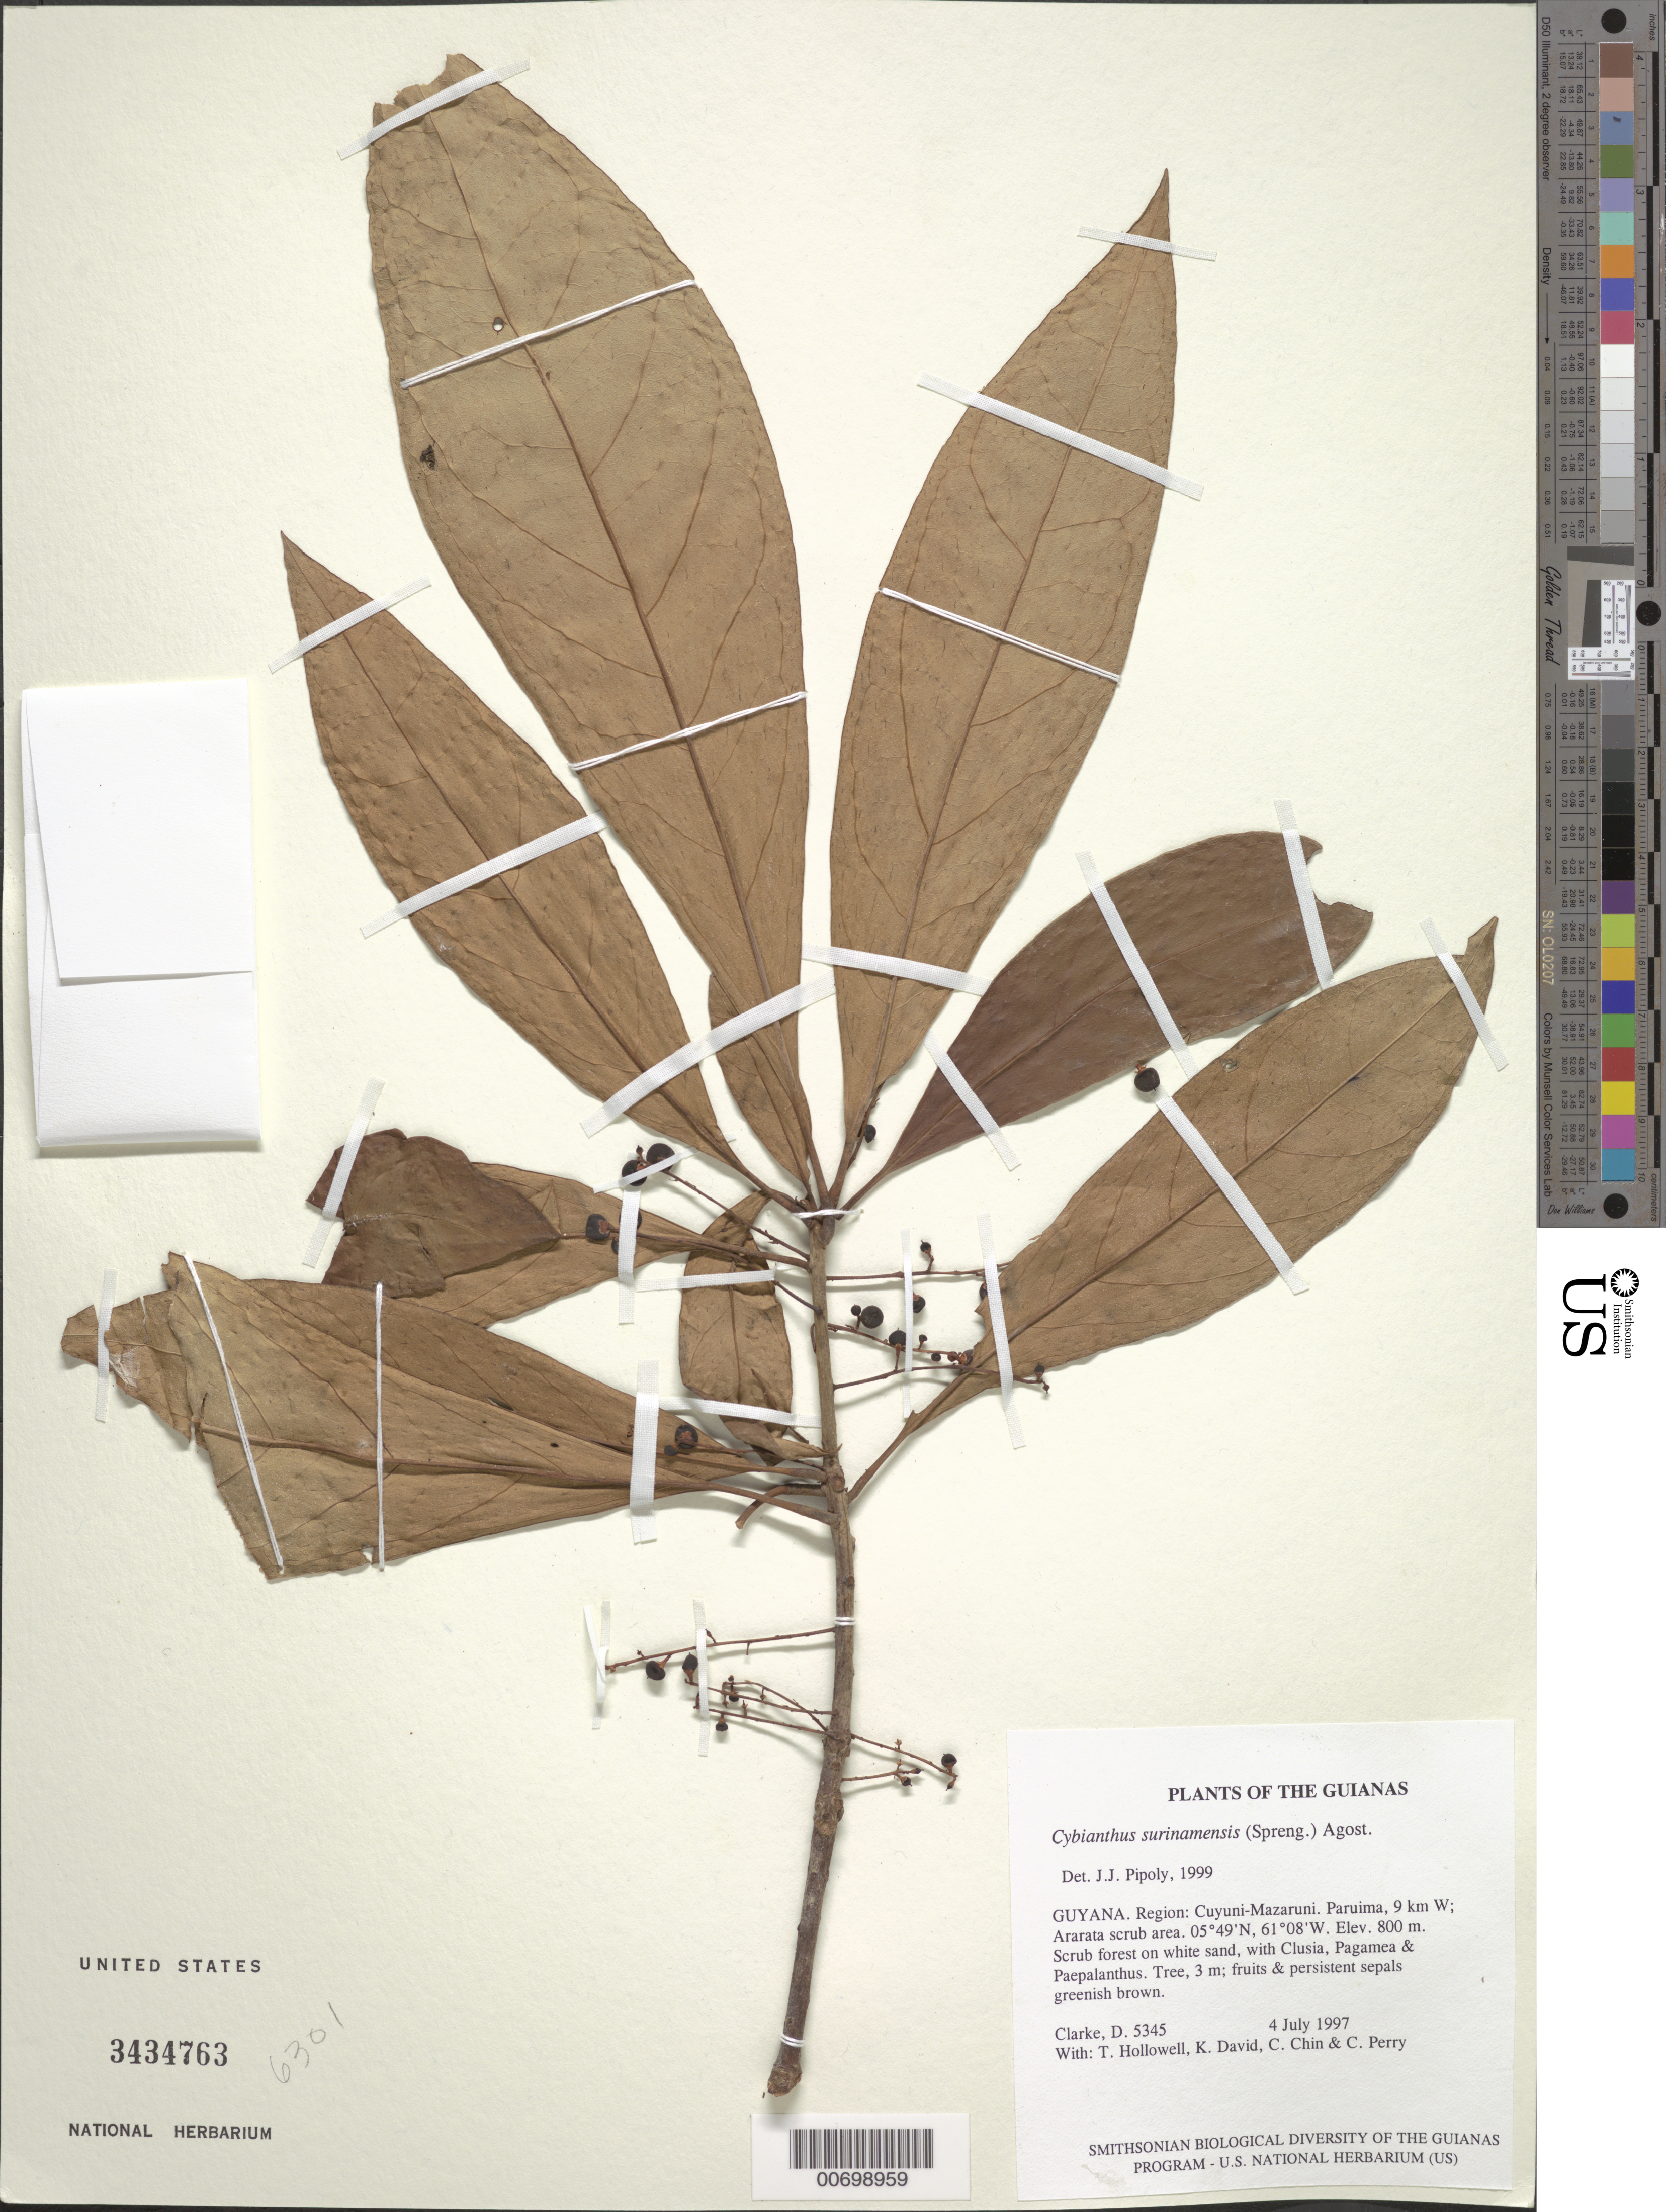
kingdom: Plantae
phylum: Tracheophyta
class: Magnoliopsida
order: Ericales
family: Primulaceae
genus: Cybianthus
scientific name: Cybianthus surinamensis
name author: (Spreng.) G. Agostini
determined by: Pipoly, J. J., III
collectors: H. D. Clarke, T. Hollowell, K. David, C. Chin & C. Perry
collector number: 5345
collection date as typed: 4 July 1997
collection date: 1997-07-04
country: Guyana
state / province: Cuyuni-Mazaruni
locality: Paruima, 9 km W; Ararata scrub area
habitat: Scrub forest on white sand, with Clusia, Pagamea & Paepalanthus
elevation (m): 800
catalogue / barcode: US 3434763